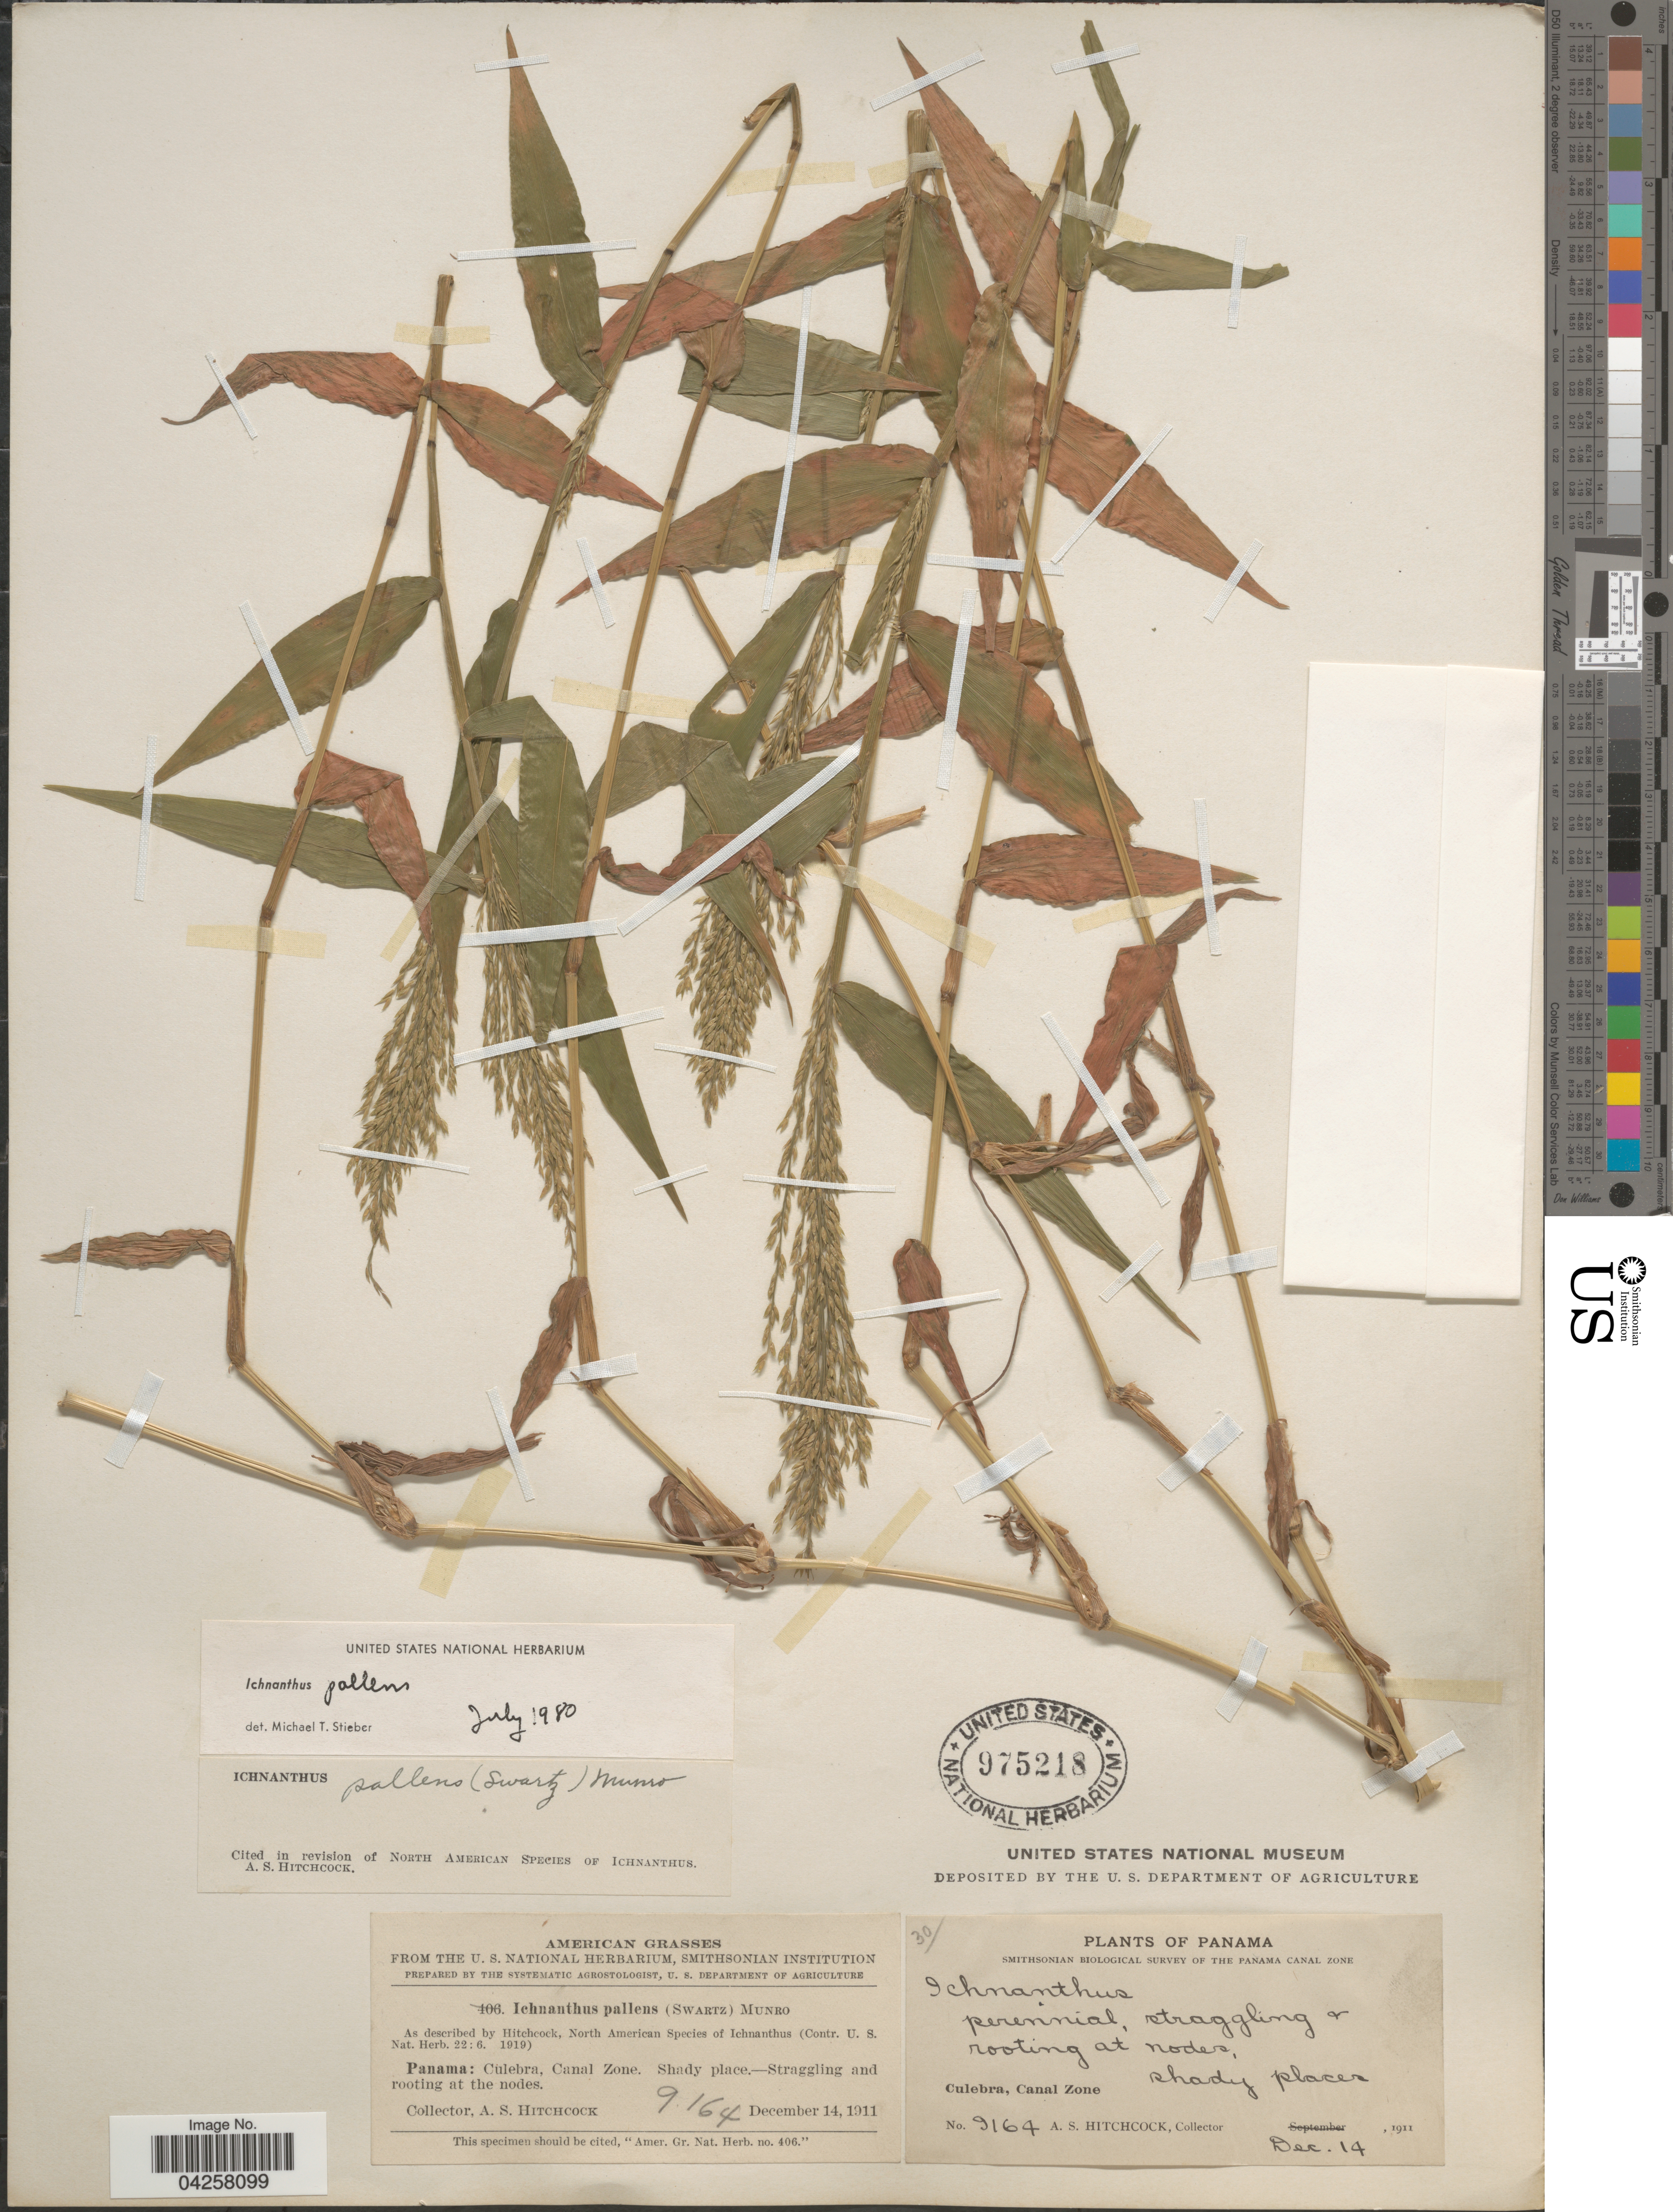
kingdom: Plantae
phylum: Tracheophyta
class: Liliopsida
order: Poales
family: Poaceae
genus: Ichnanthus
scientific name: Ichnanthus pallens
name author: (Sw.) Munro ex Benth.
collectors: A. S. Hitchcock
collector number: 9164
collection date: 1911-12-14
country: Panama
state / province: Colón / Panamá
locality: Smithsonian Biological Survey of the Panama Canal Zone. Culebra, Canal Zone.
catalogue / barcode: US 975218